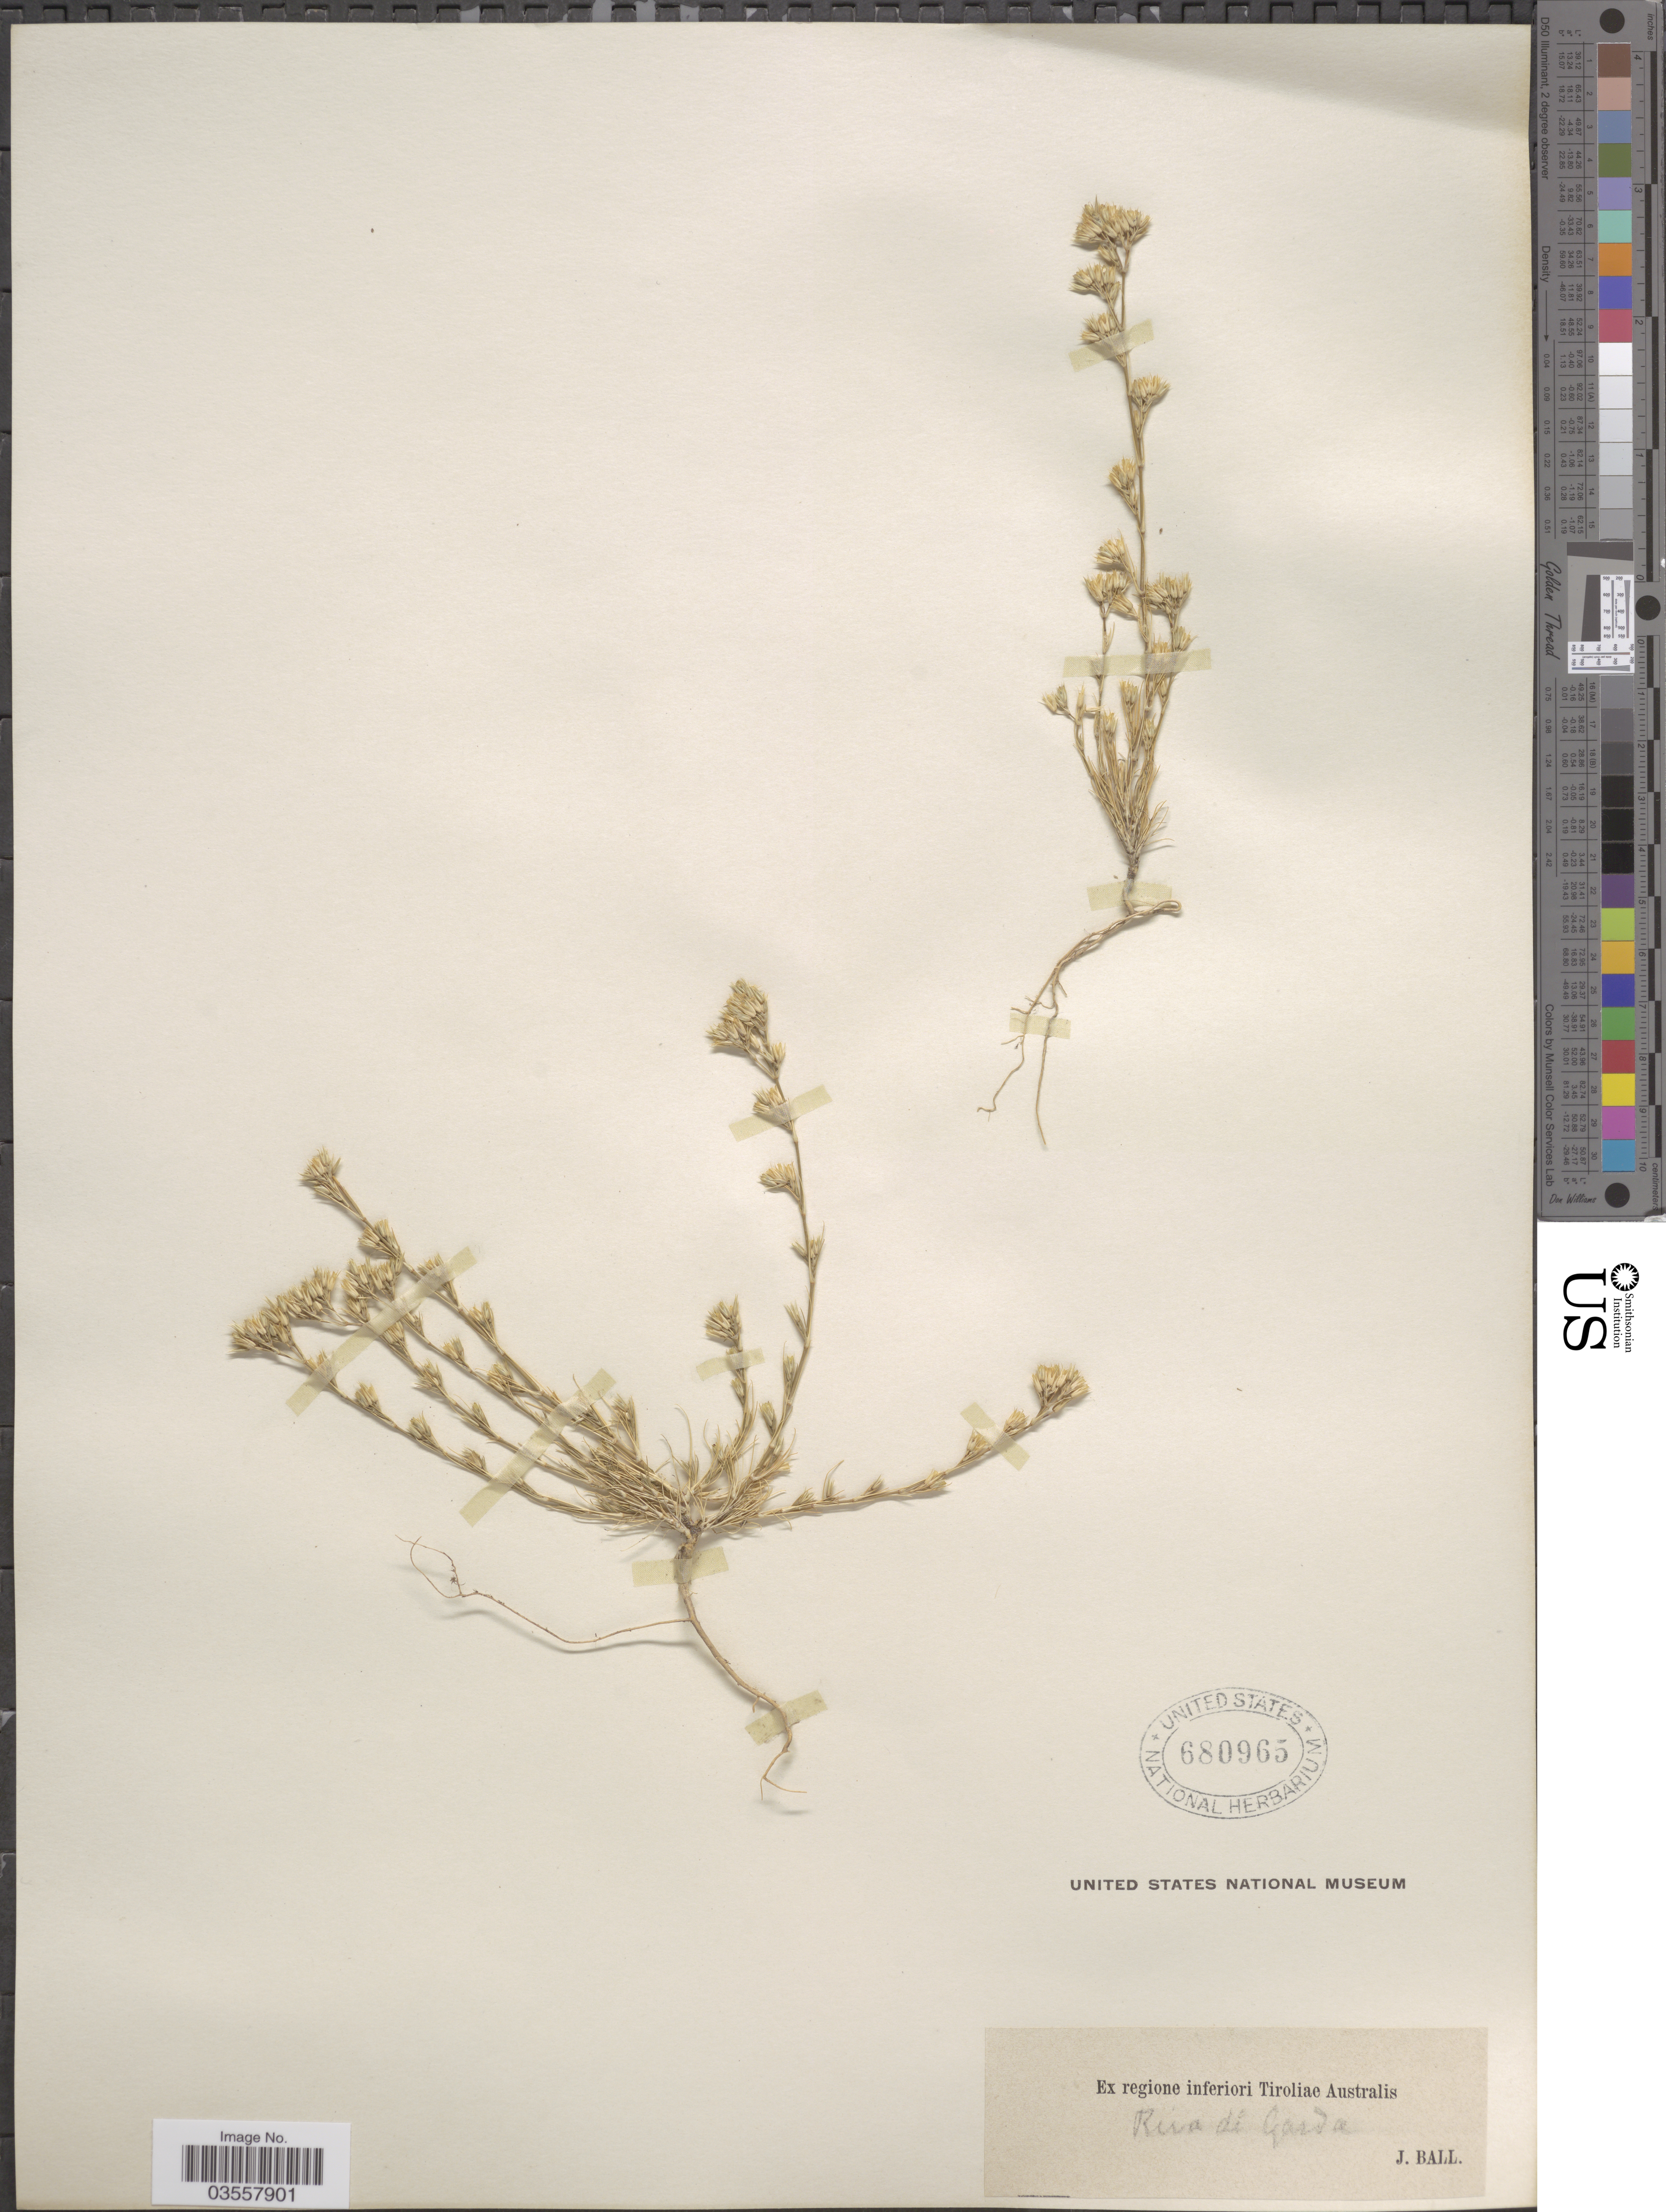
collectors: J. Ball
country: Italy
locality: Ex regione inferiori Tiroliae Australis. Rira di Garda.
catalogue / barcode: US 680965